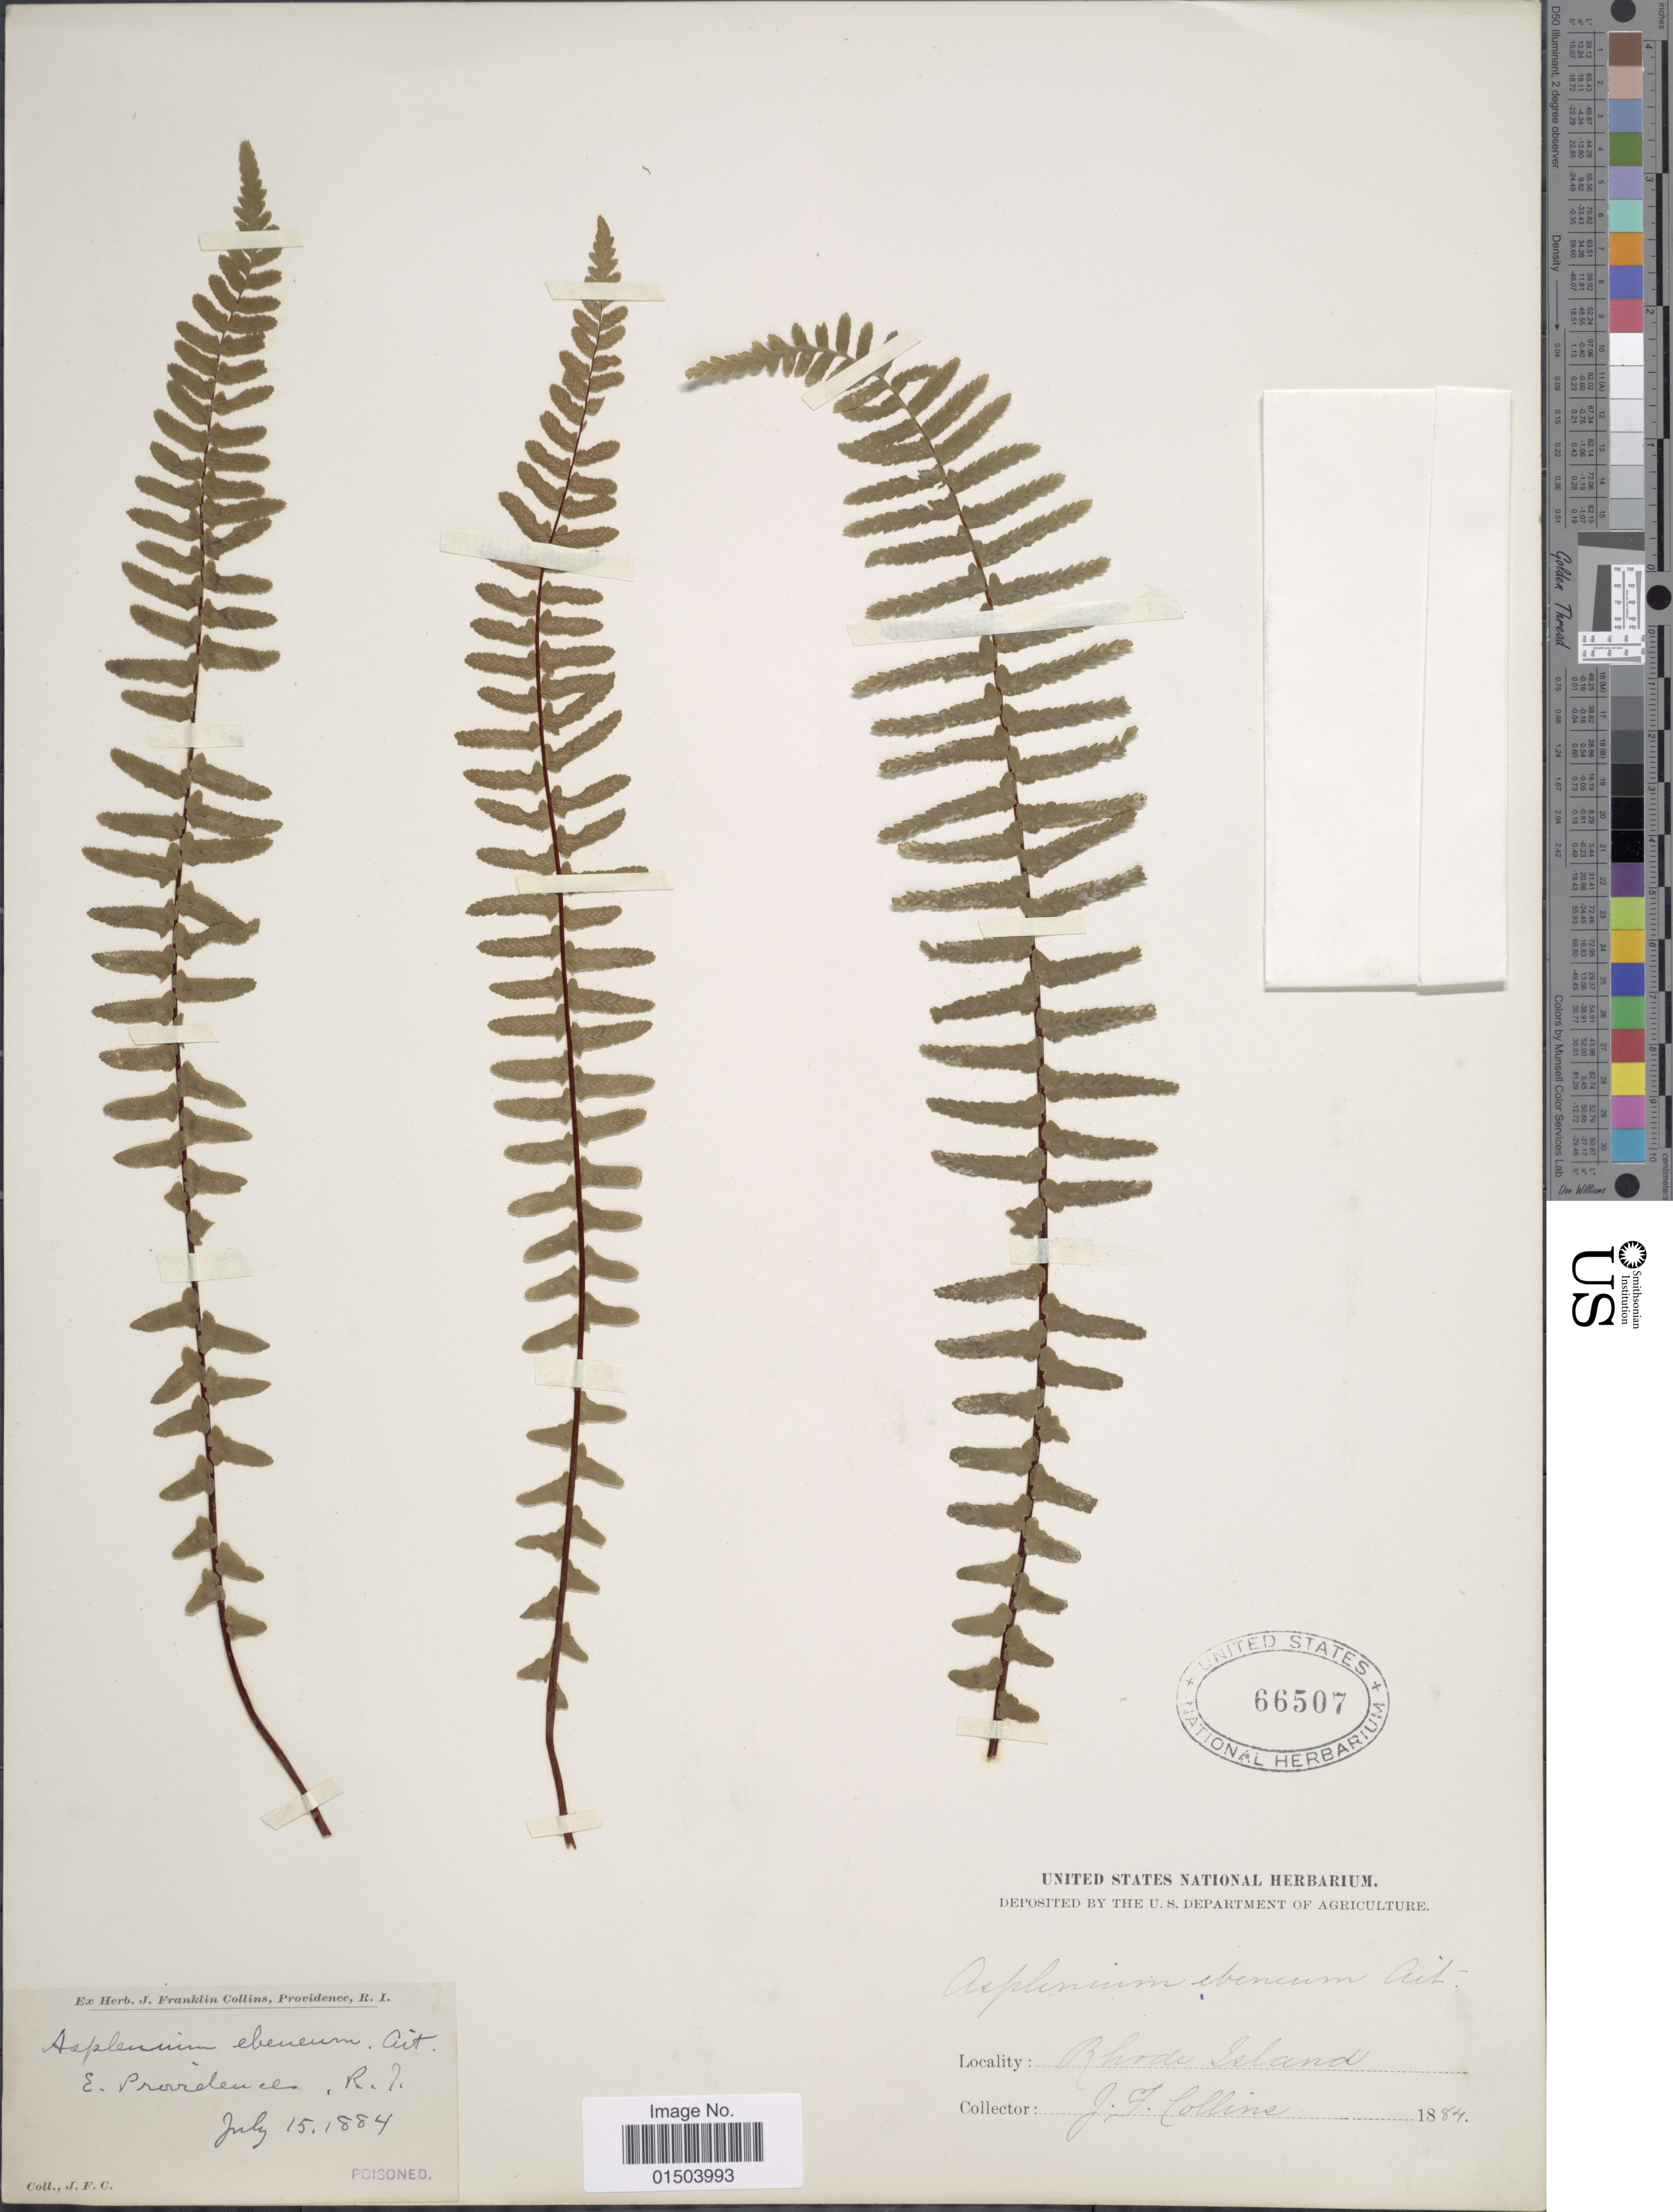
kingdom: Plantae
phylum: Tracheophyta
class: Polypodiopsida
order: Polypodiales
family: Aspleniaceae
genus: Asplenium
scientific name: Asplenium platyneuron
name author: (L.) Britton, Stearns & Poggenb.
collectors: J. Collins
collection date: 1884-07-15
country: United States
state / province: Rhode Island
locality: E. Providences.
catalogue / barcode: US 66507